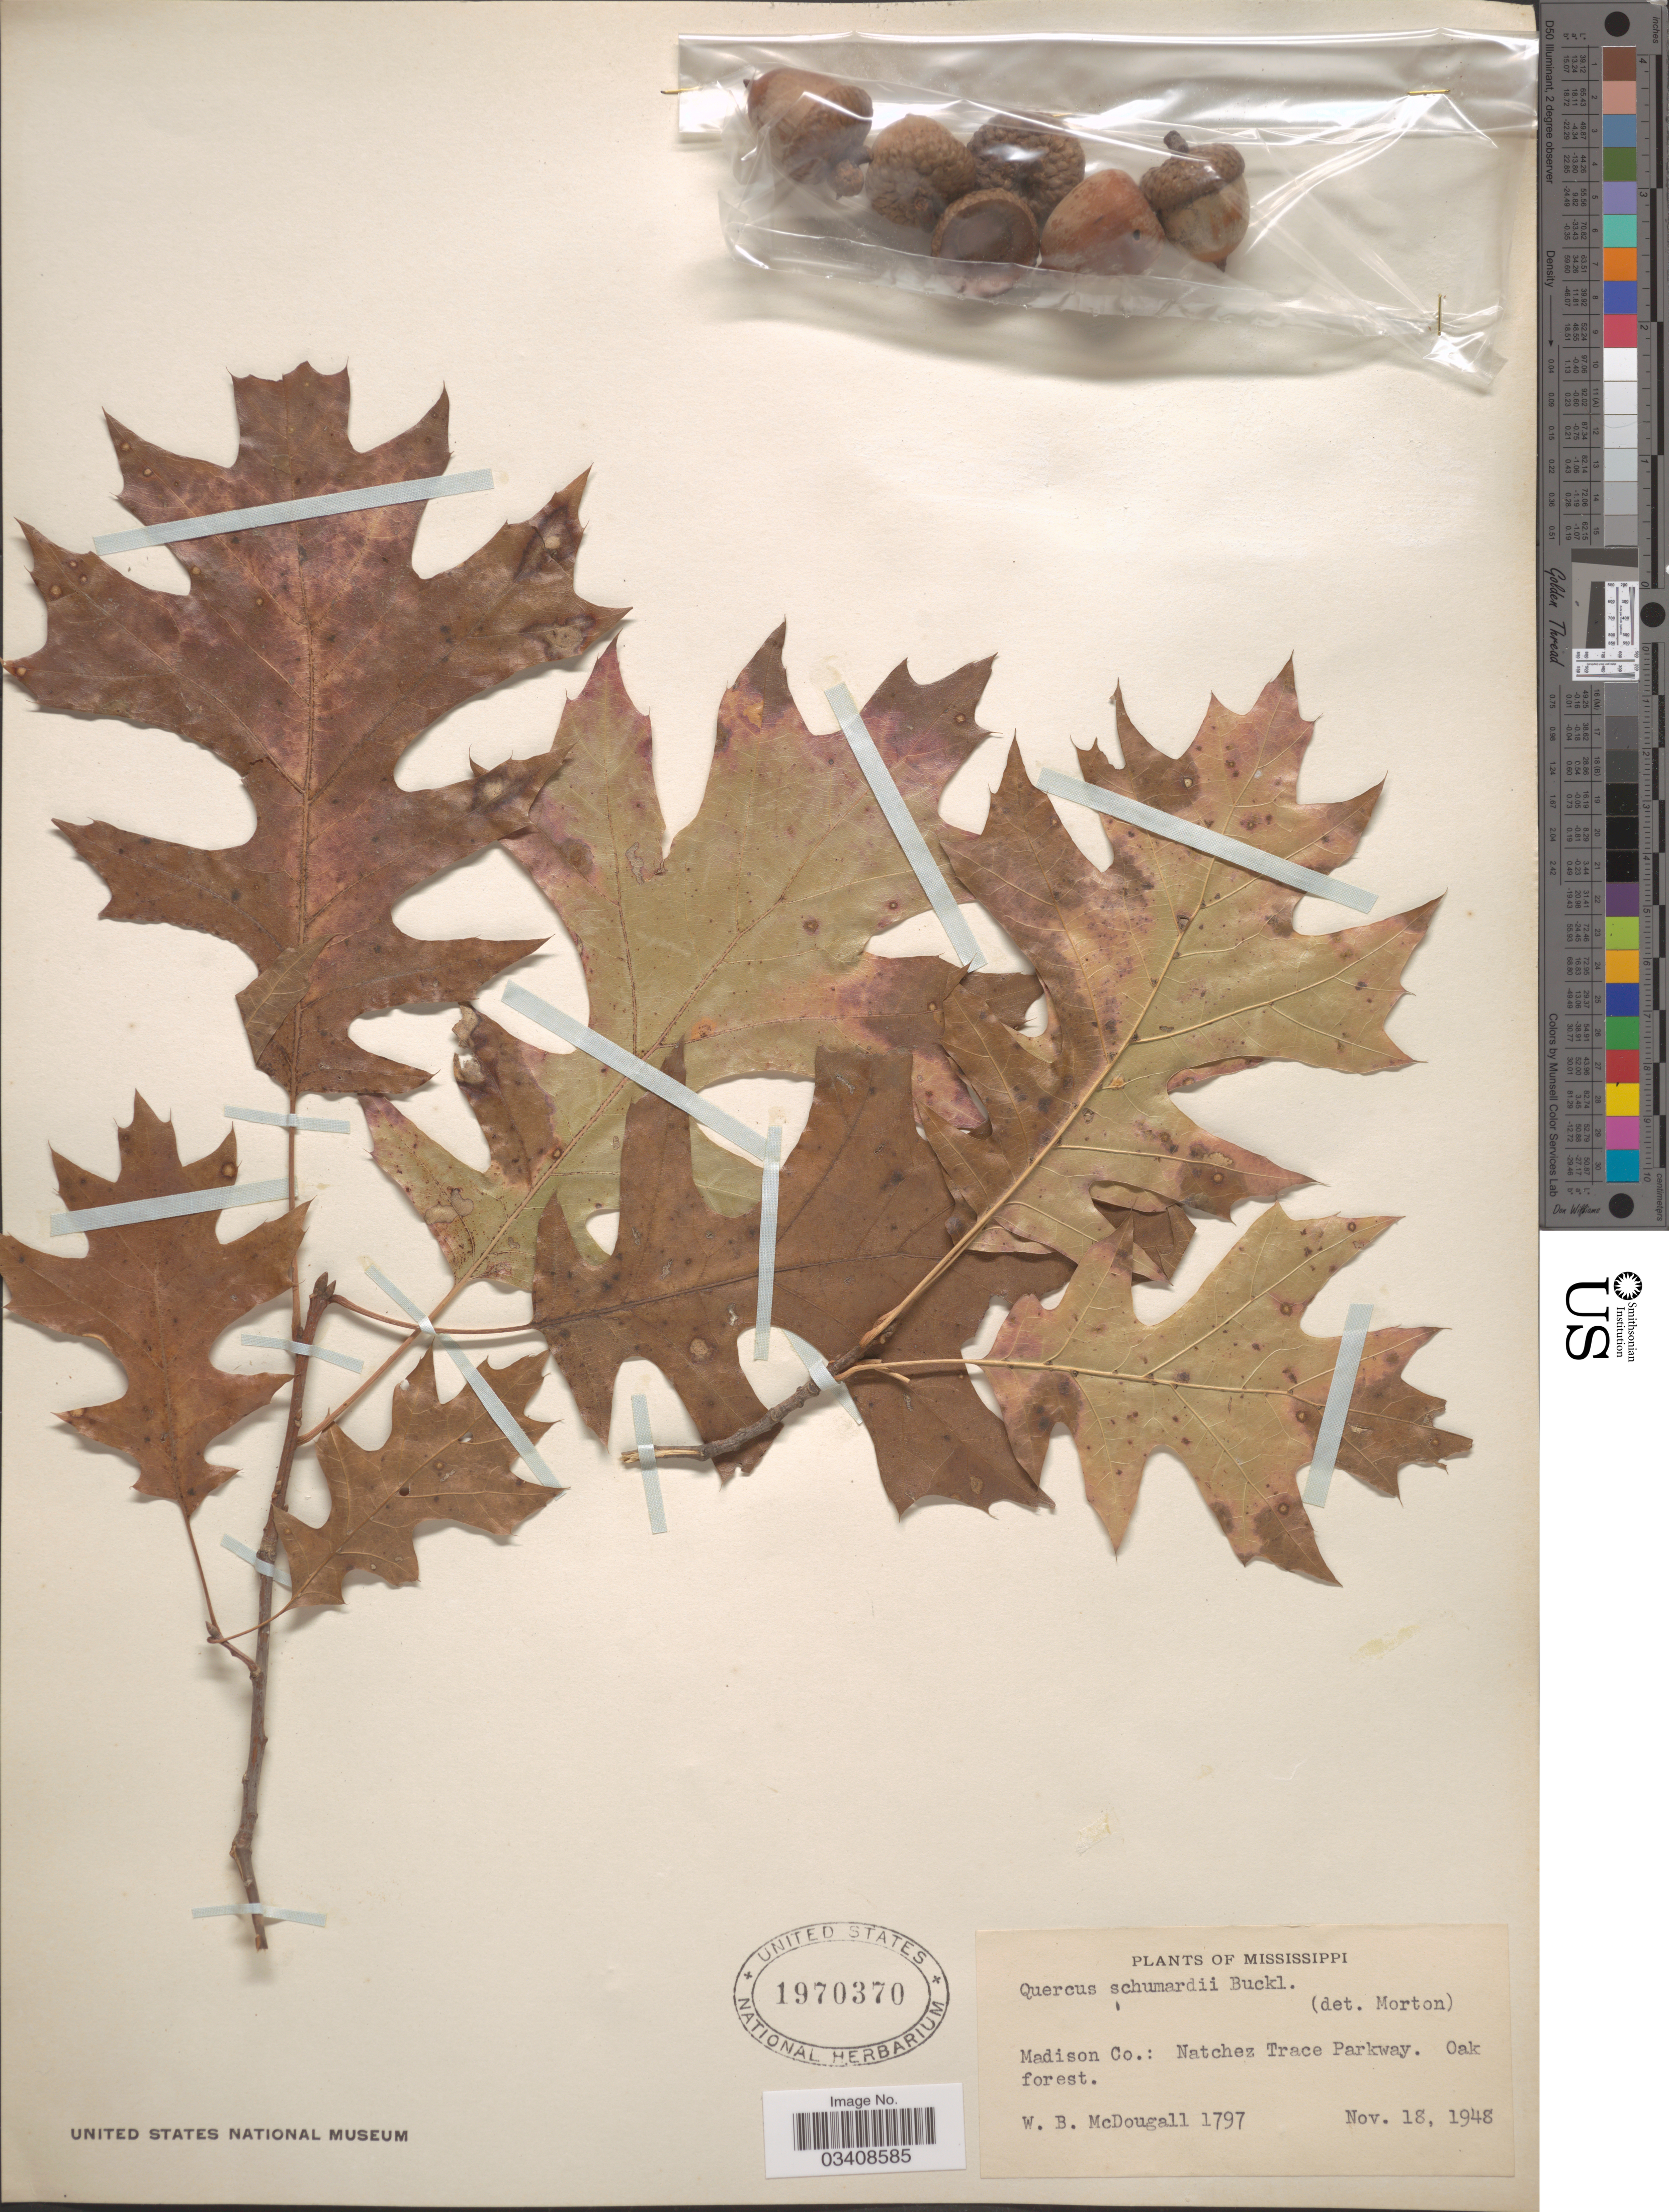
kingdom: Plantae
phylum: Tracheophyta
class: Magnoliopsida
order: Fagales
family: Fagaceae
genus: Quercus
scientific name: Quercus shumardii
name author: Buckley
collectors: W. B. McDougall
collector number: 1797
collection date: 1948-11-18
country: United States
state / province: Mississippi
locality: Madison Co.: Natchez Trace Parkway.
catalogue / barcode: US 1970370